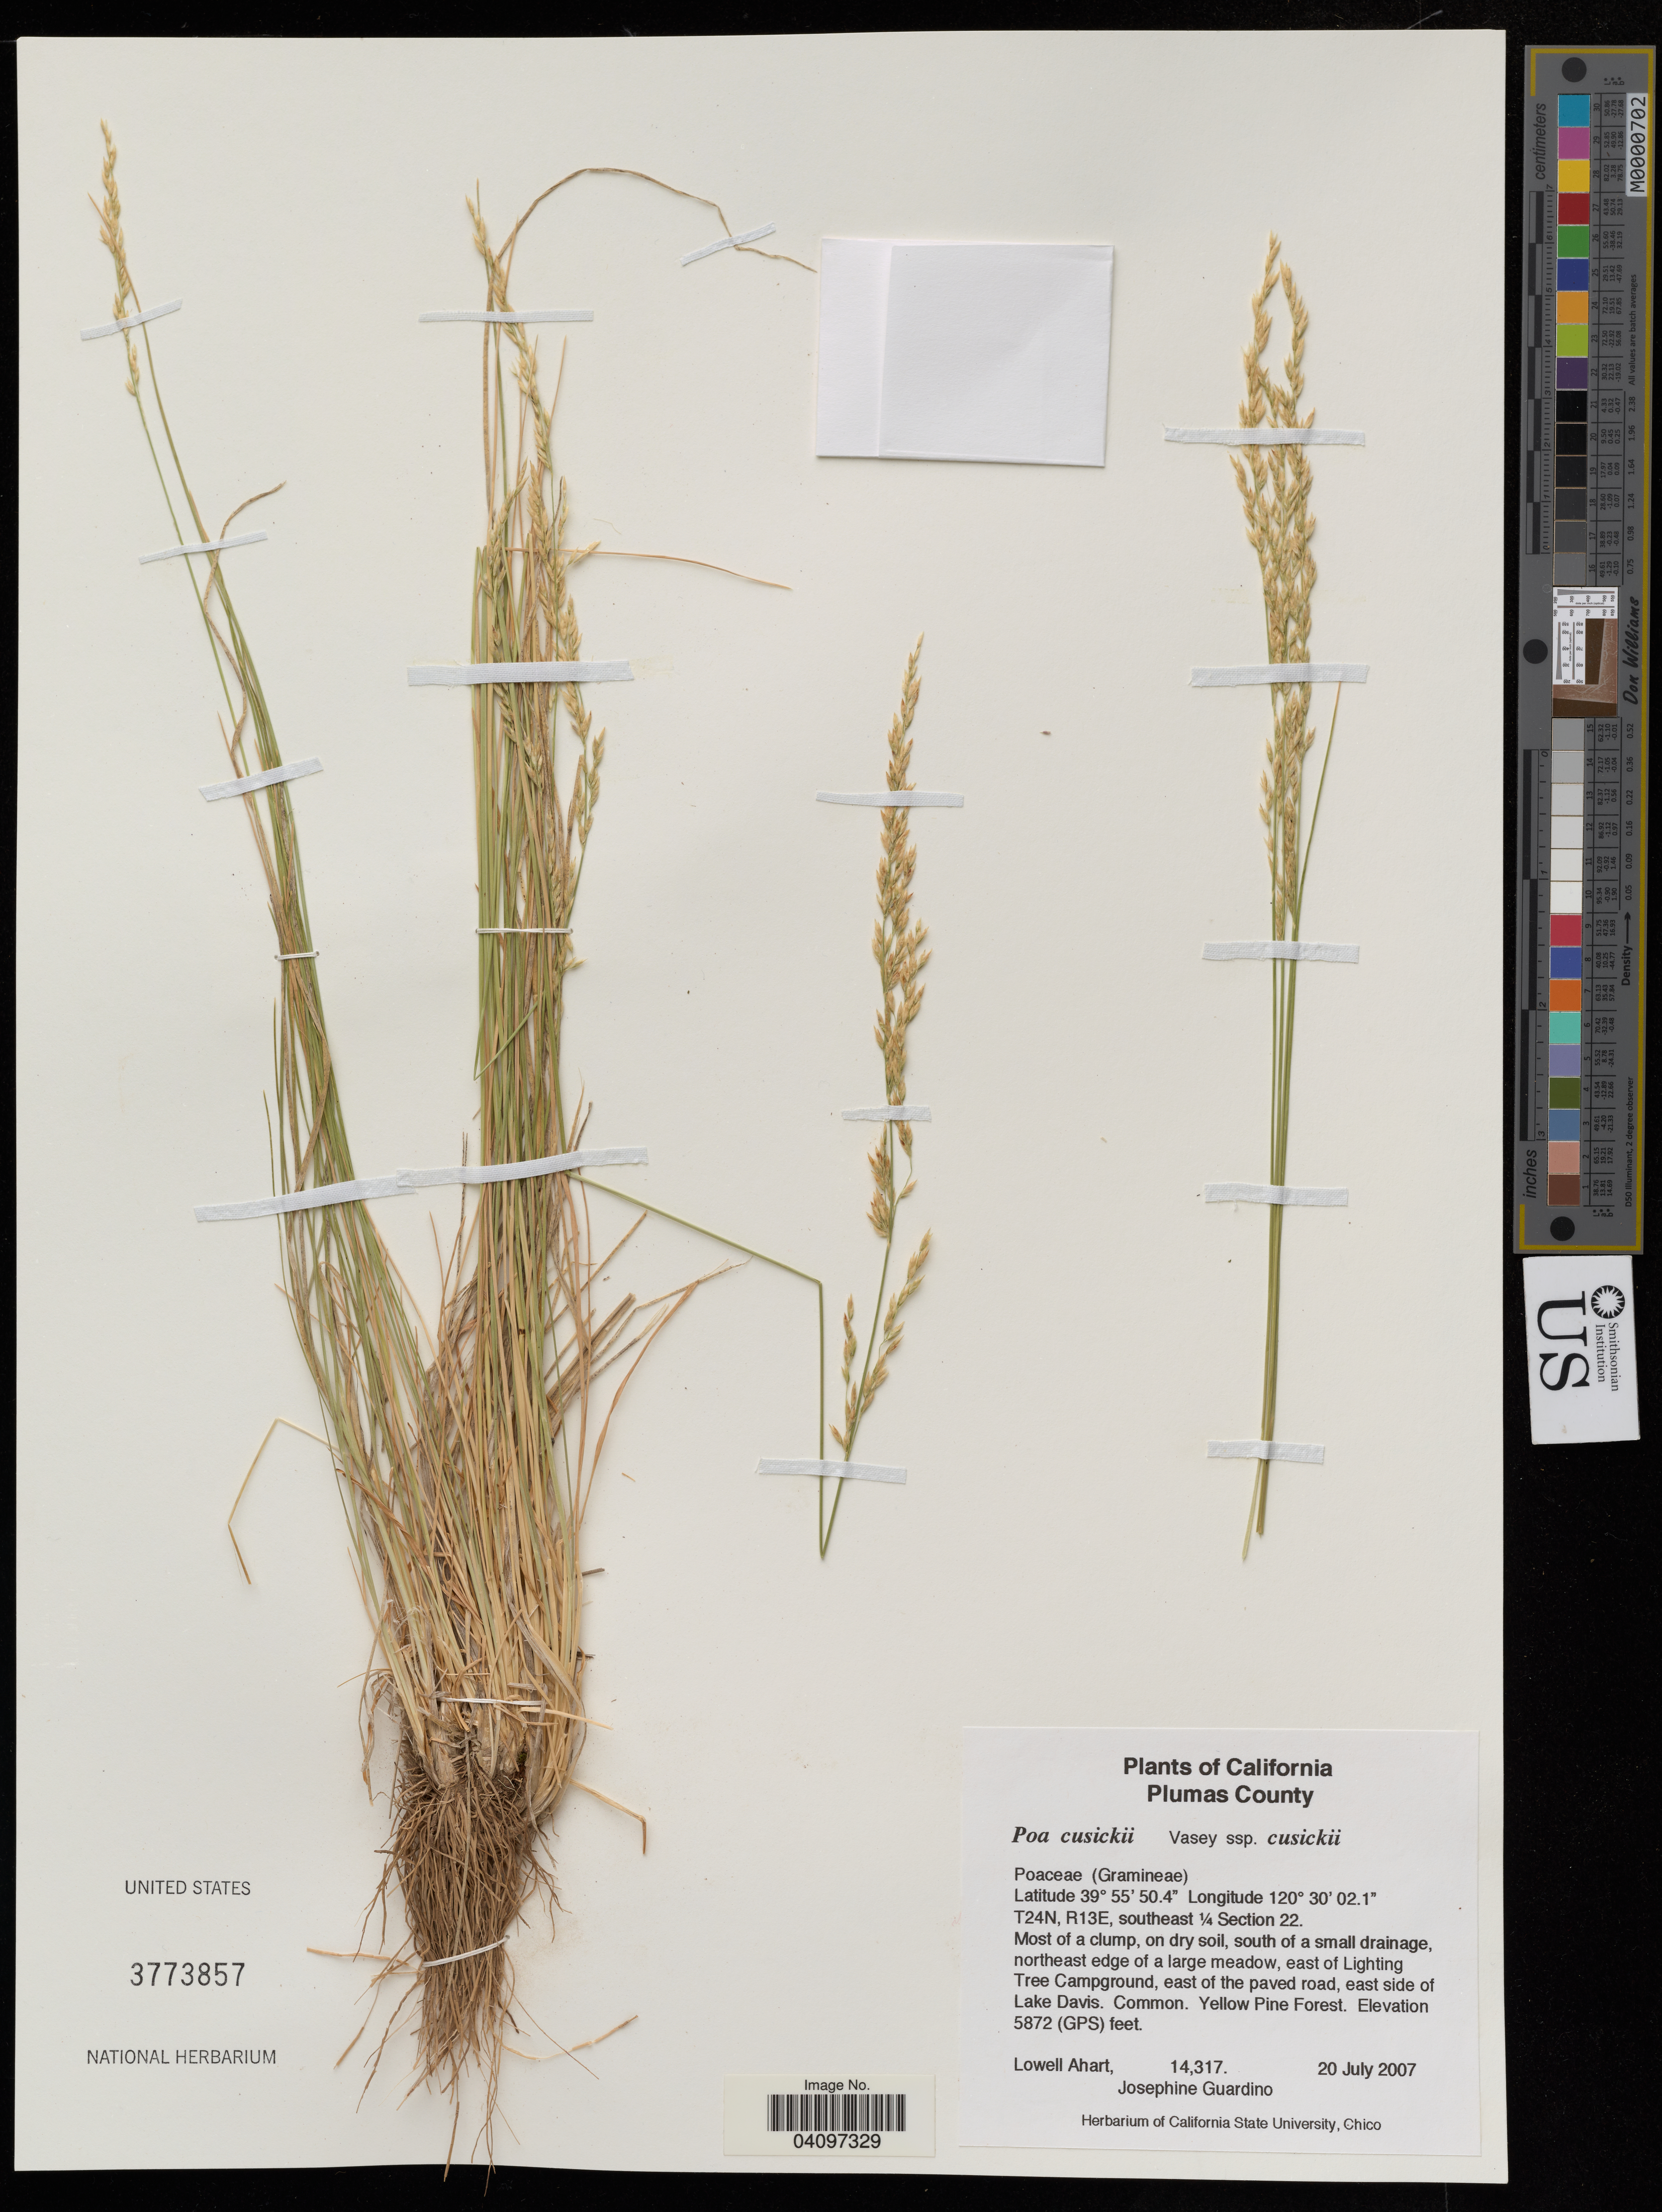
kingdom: Plantae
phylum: Tracheophyta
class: Liliopsida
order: Poales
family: Poaceae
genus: Poa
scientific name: Poa cusickii subsp. cusickii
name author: Vasey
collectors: L. Ahart & J. Guardino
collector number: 14317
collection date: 2007-07-20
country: United States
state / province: California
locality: Plumas County. Most of a clump, on dry soil, south of a small drainage, northeast edge of a large meadow, east of Lighting Tree Campground, east of the paved road, east side of Lake Davis.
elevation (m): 1790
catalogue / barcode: US 3773857